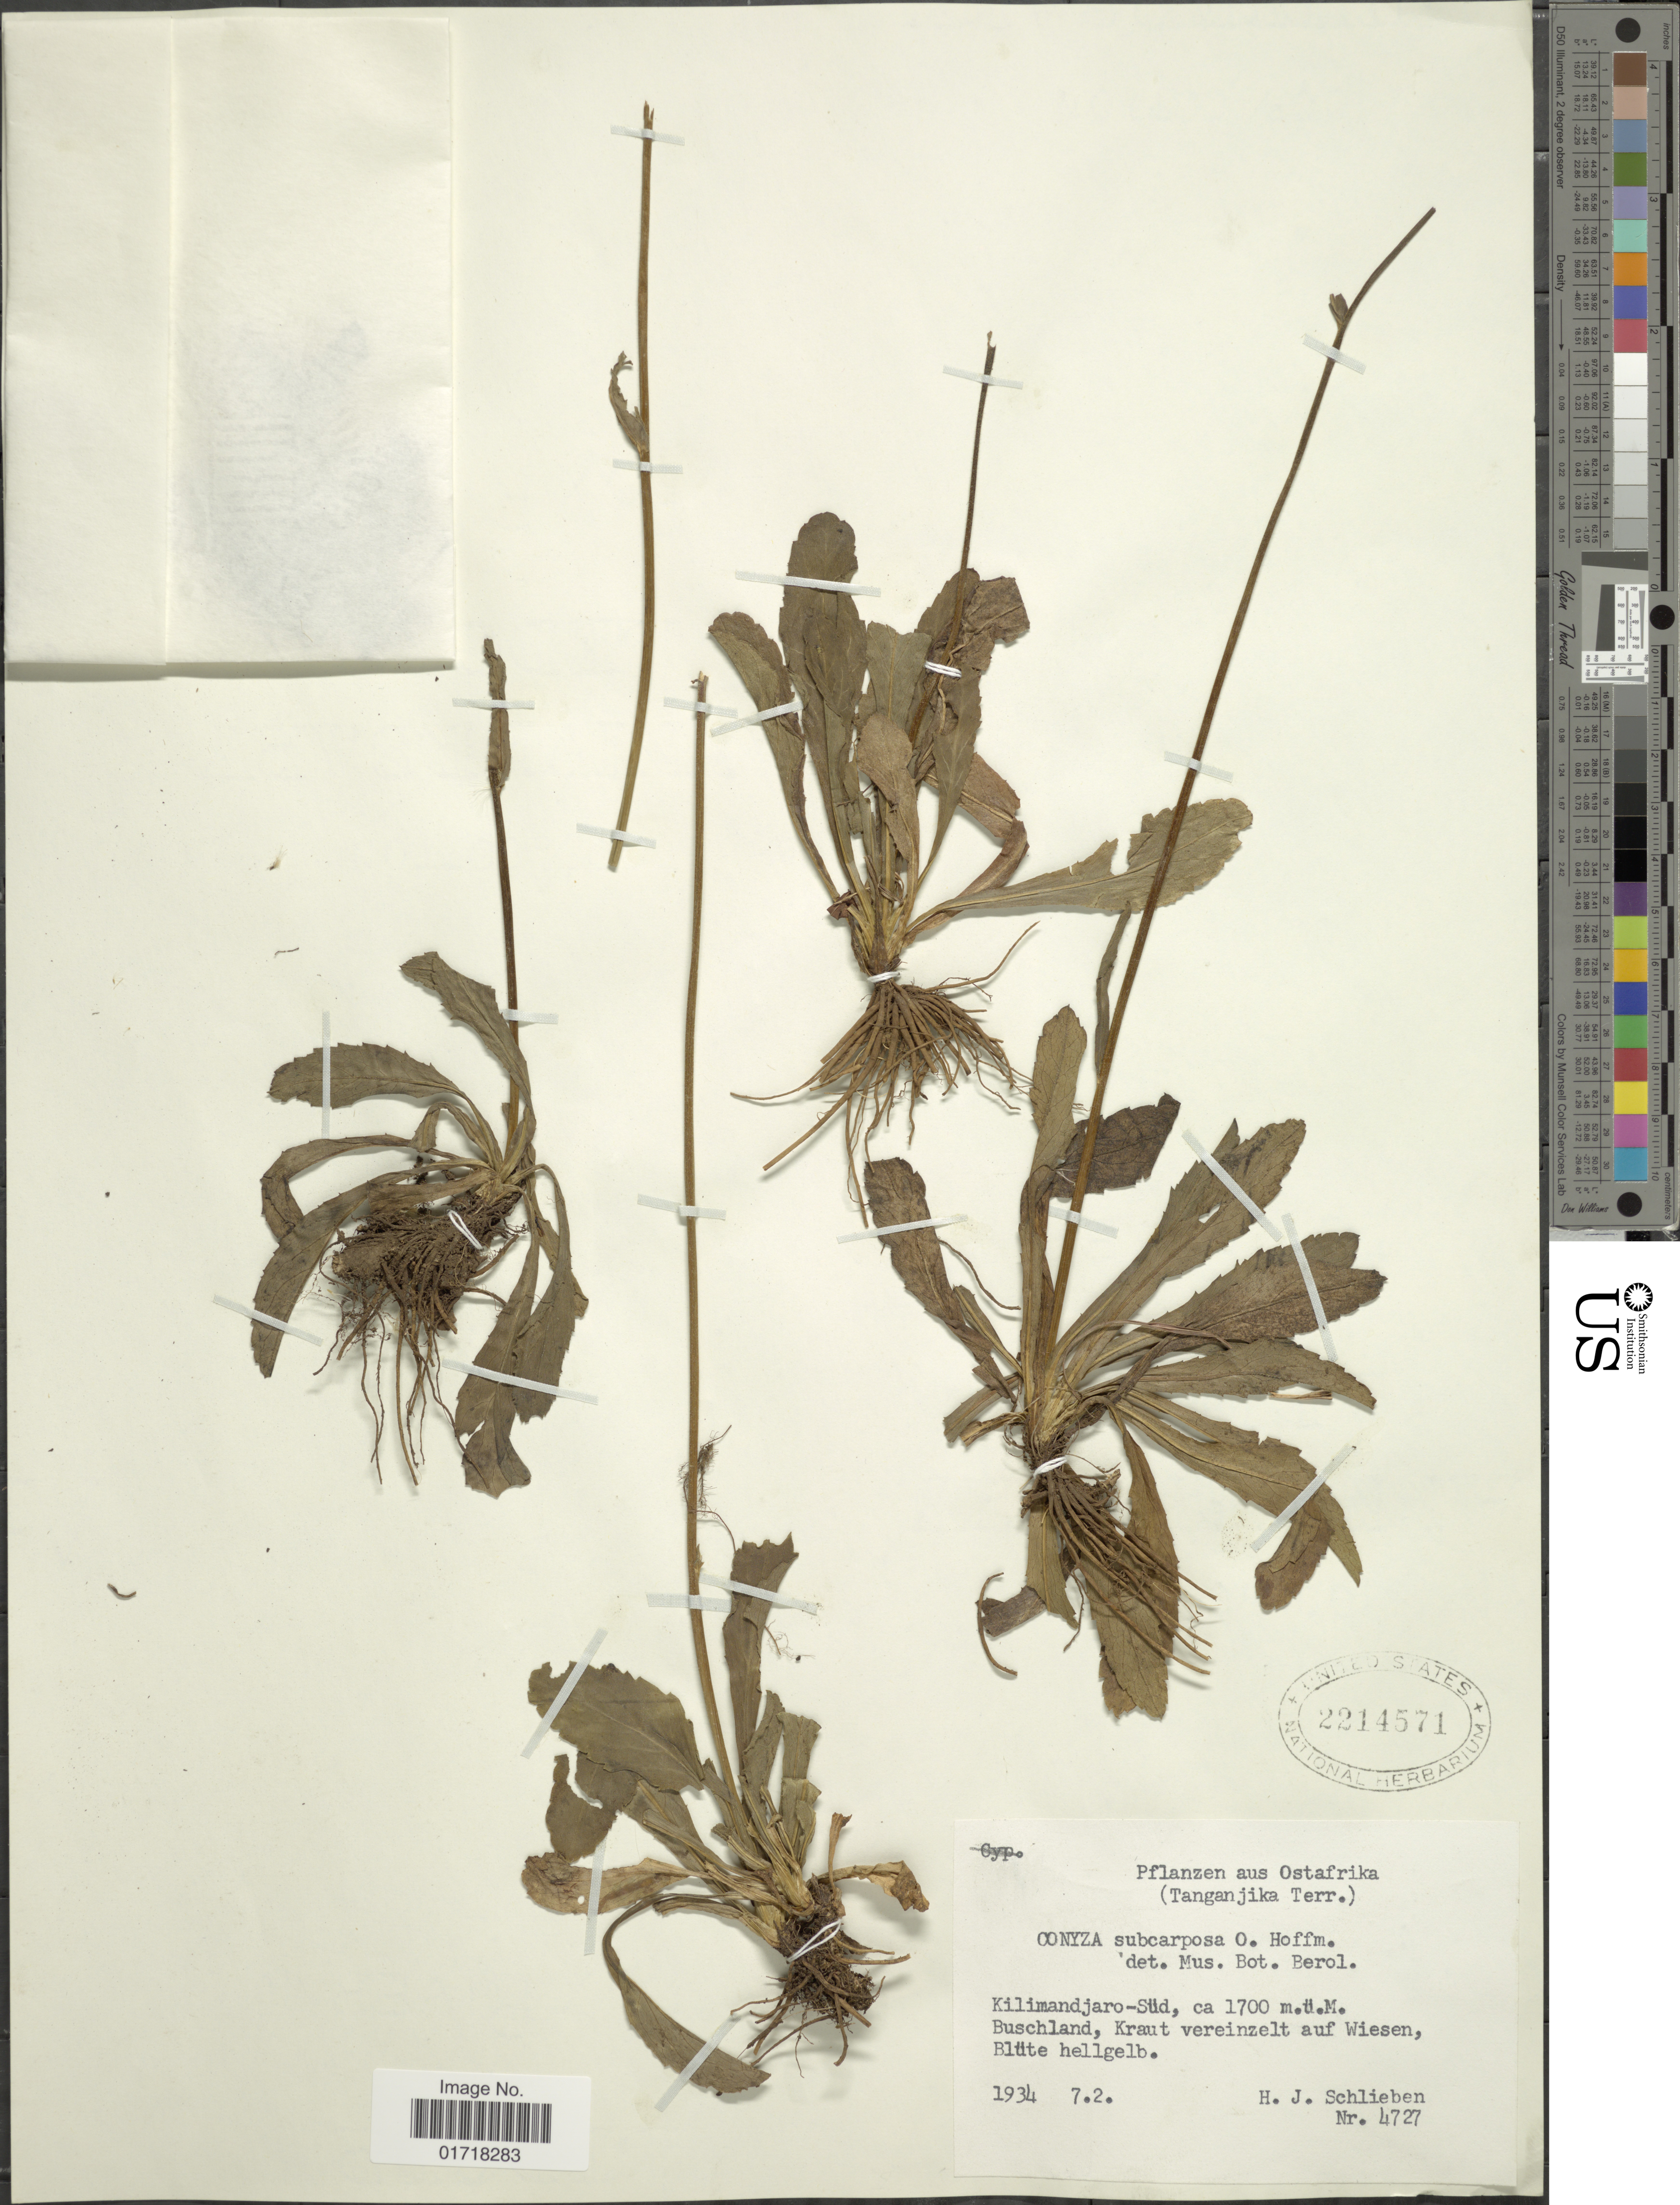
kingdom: Plantae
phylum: Tracheophyta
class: Magnoliopsida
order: Asterales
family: Asteraceae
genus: Conyza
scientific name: Conyza subcaposa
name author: O. Hoffm.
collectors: H. J. Schlieben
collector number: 4727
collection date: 1934-02-07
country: Tanzania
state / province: Kilimanjaro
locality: Aus Ostafrika, (Tanganyika Terr.), Kilimandjaro-Sud, Buschland, Krant vereinzelt auf Wiesen, Blute hellgelb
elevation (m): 1700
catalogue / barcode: US 2214571